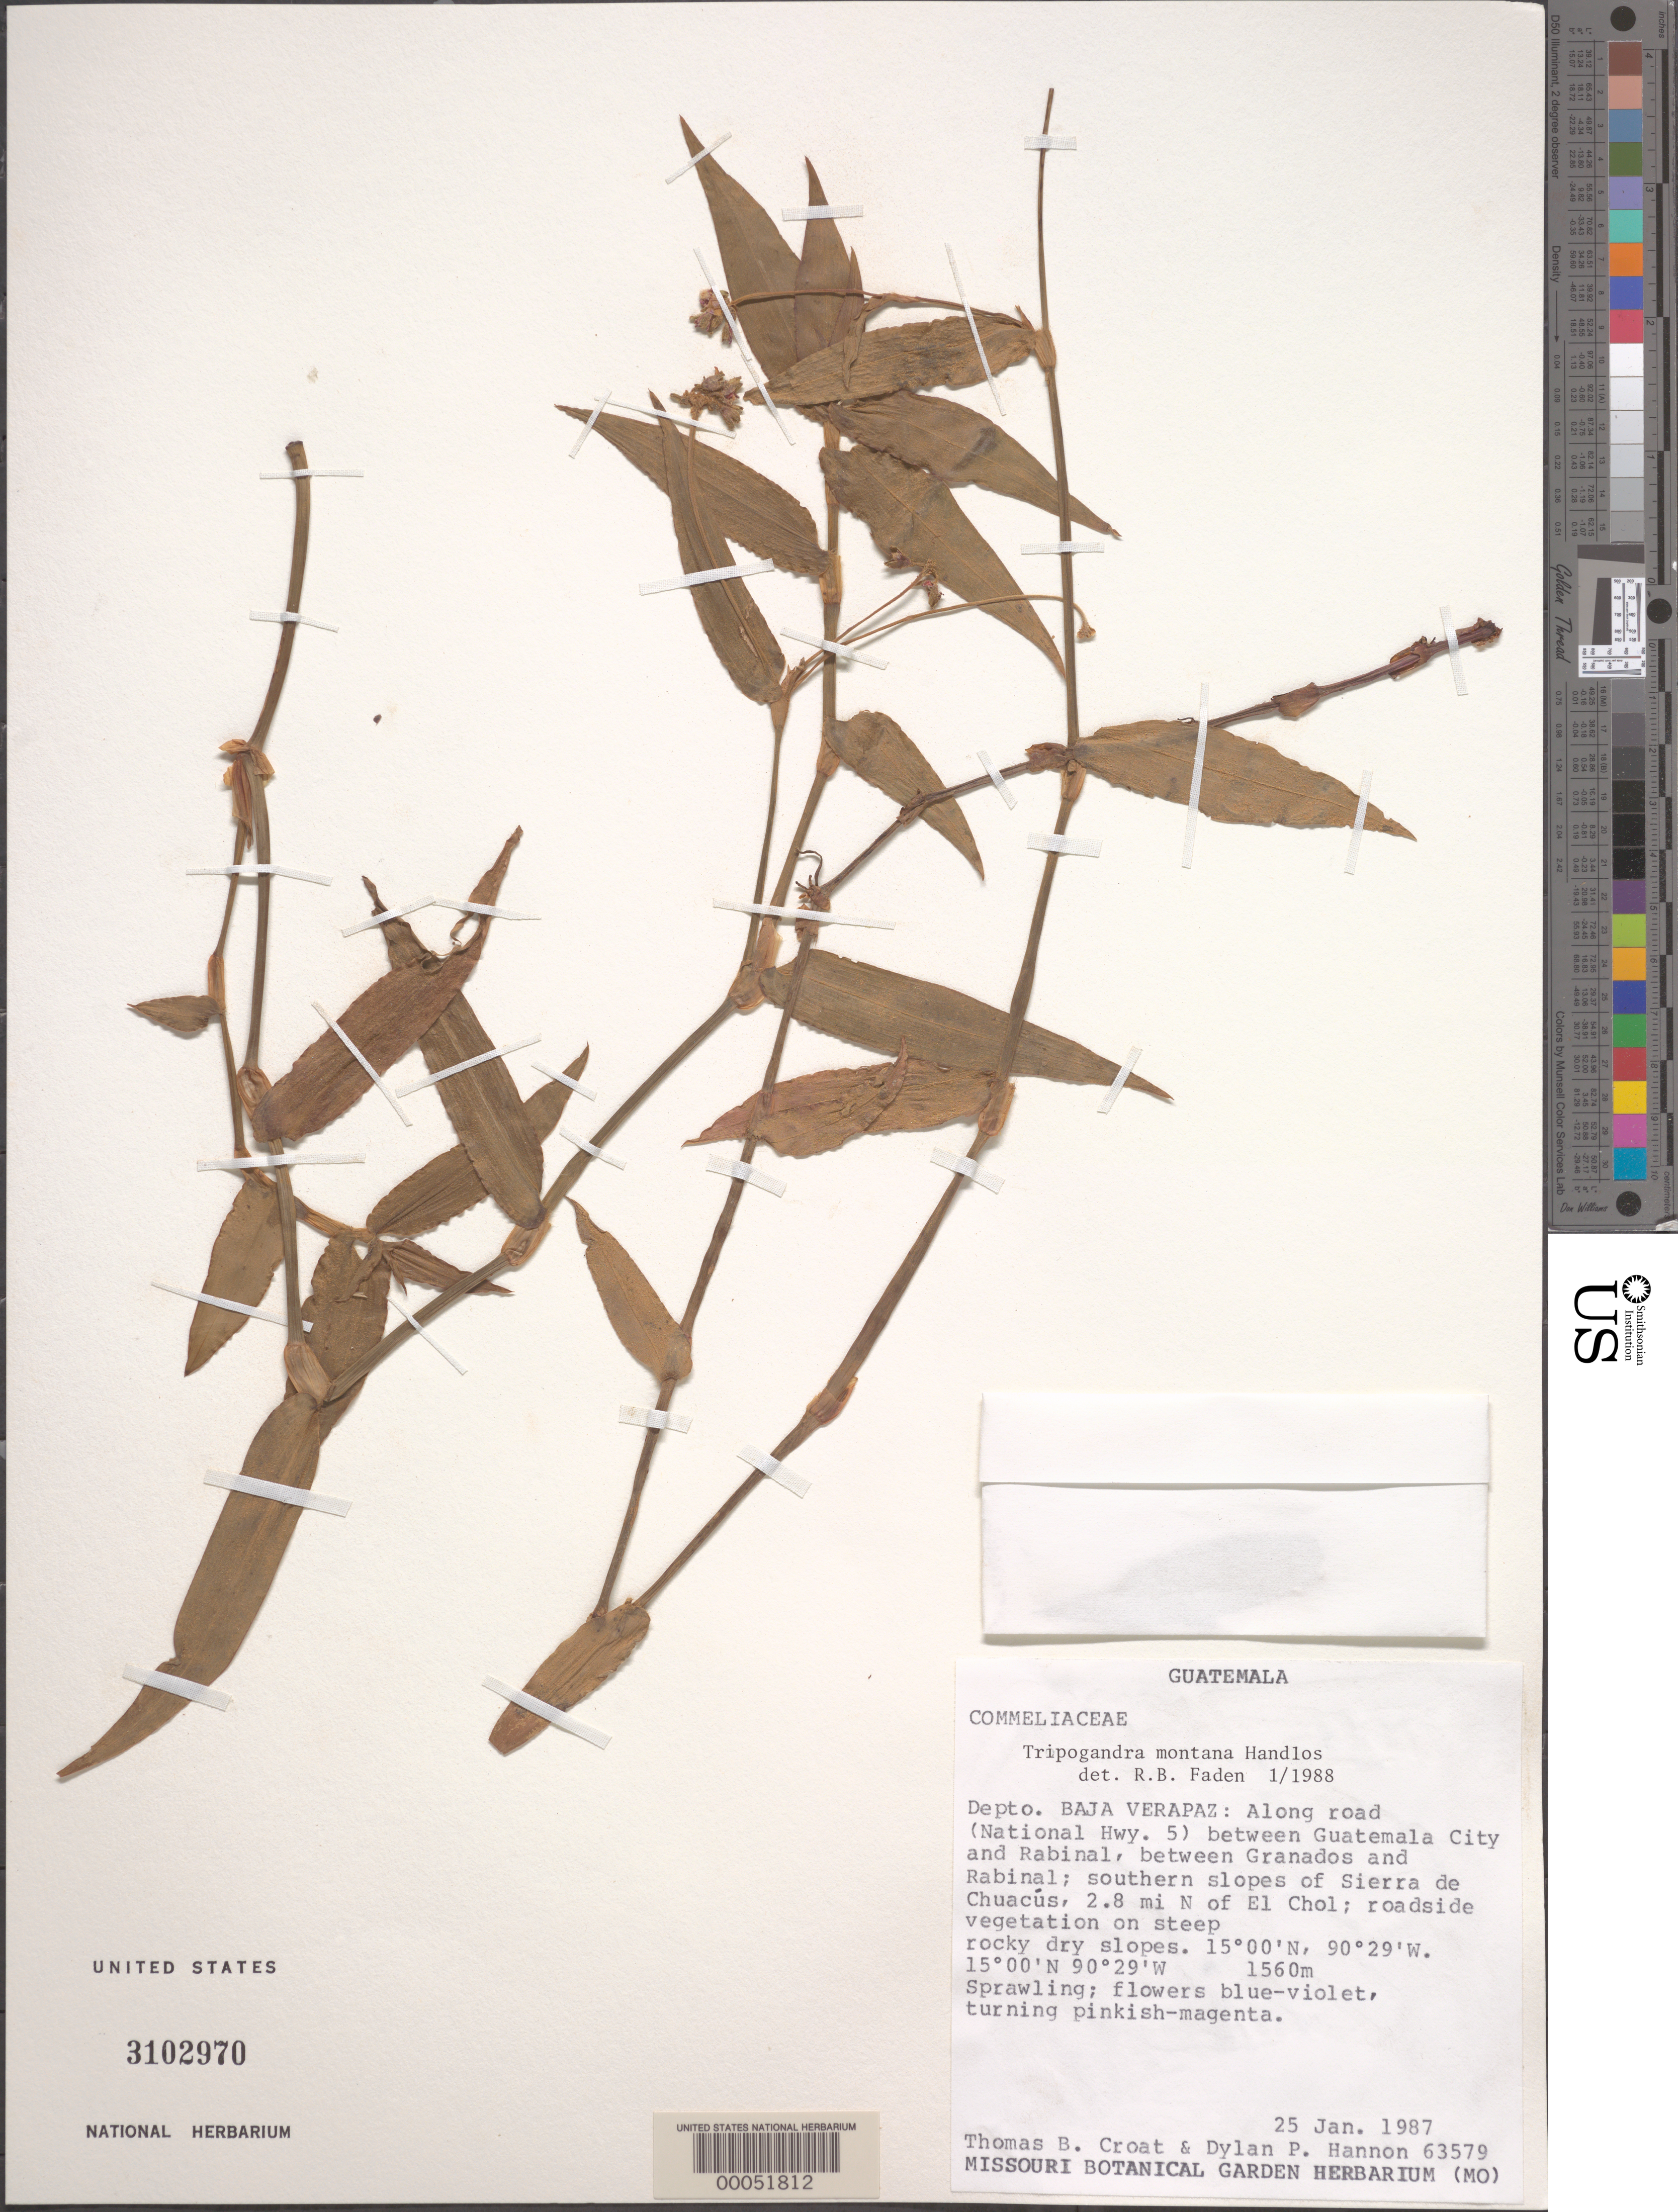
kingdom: Plantae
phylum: Tracheophyta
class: Liliopsida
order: Commelinales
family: Commelinaceae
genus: Tripogandra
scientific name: Tripogandra montana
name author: Handlos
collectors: T. B. Croat & D. Hannon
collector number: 63579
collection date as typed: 25 Jan 1987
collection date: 1987-01-25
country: Guatemala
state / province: Baja Verapaz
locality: Along rd. between Guatemala City and Rabinal, between Granados and Rabinal, S slopes of Sierra de Chuscus, 2.8 mi. N of El Chol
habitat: Steep rocky dry slopes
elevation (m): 1560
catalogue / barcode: US 3102970